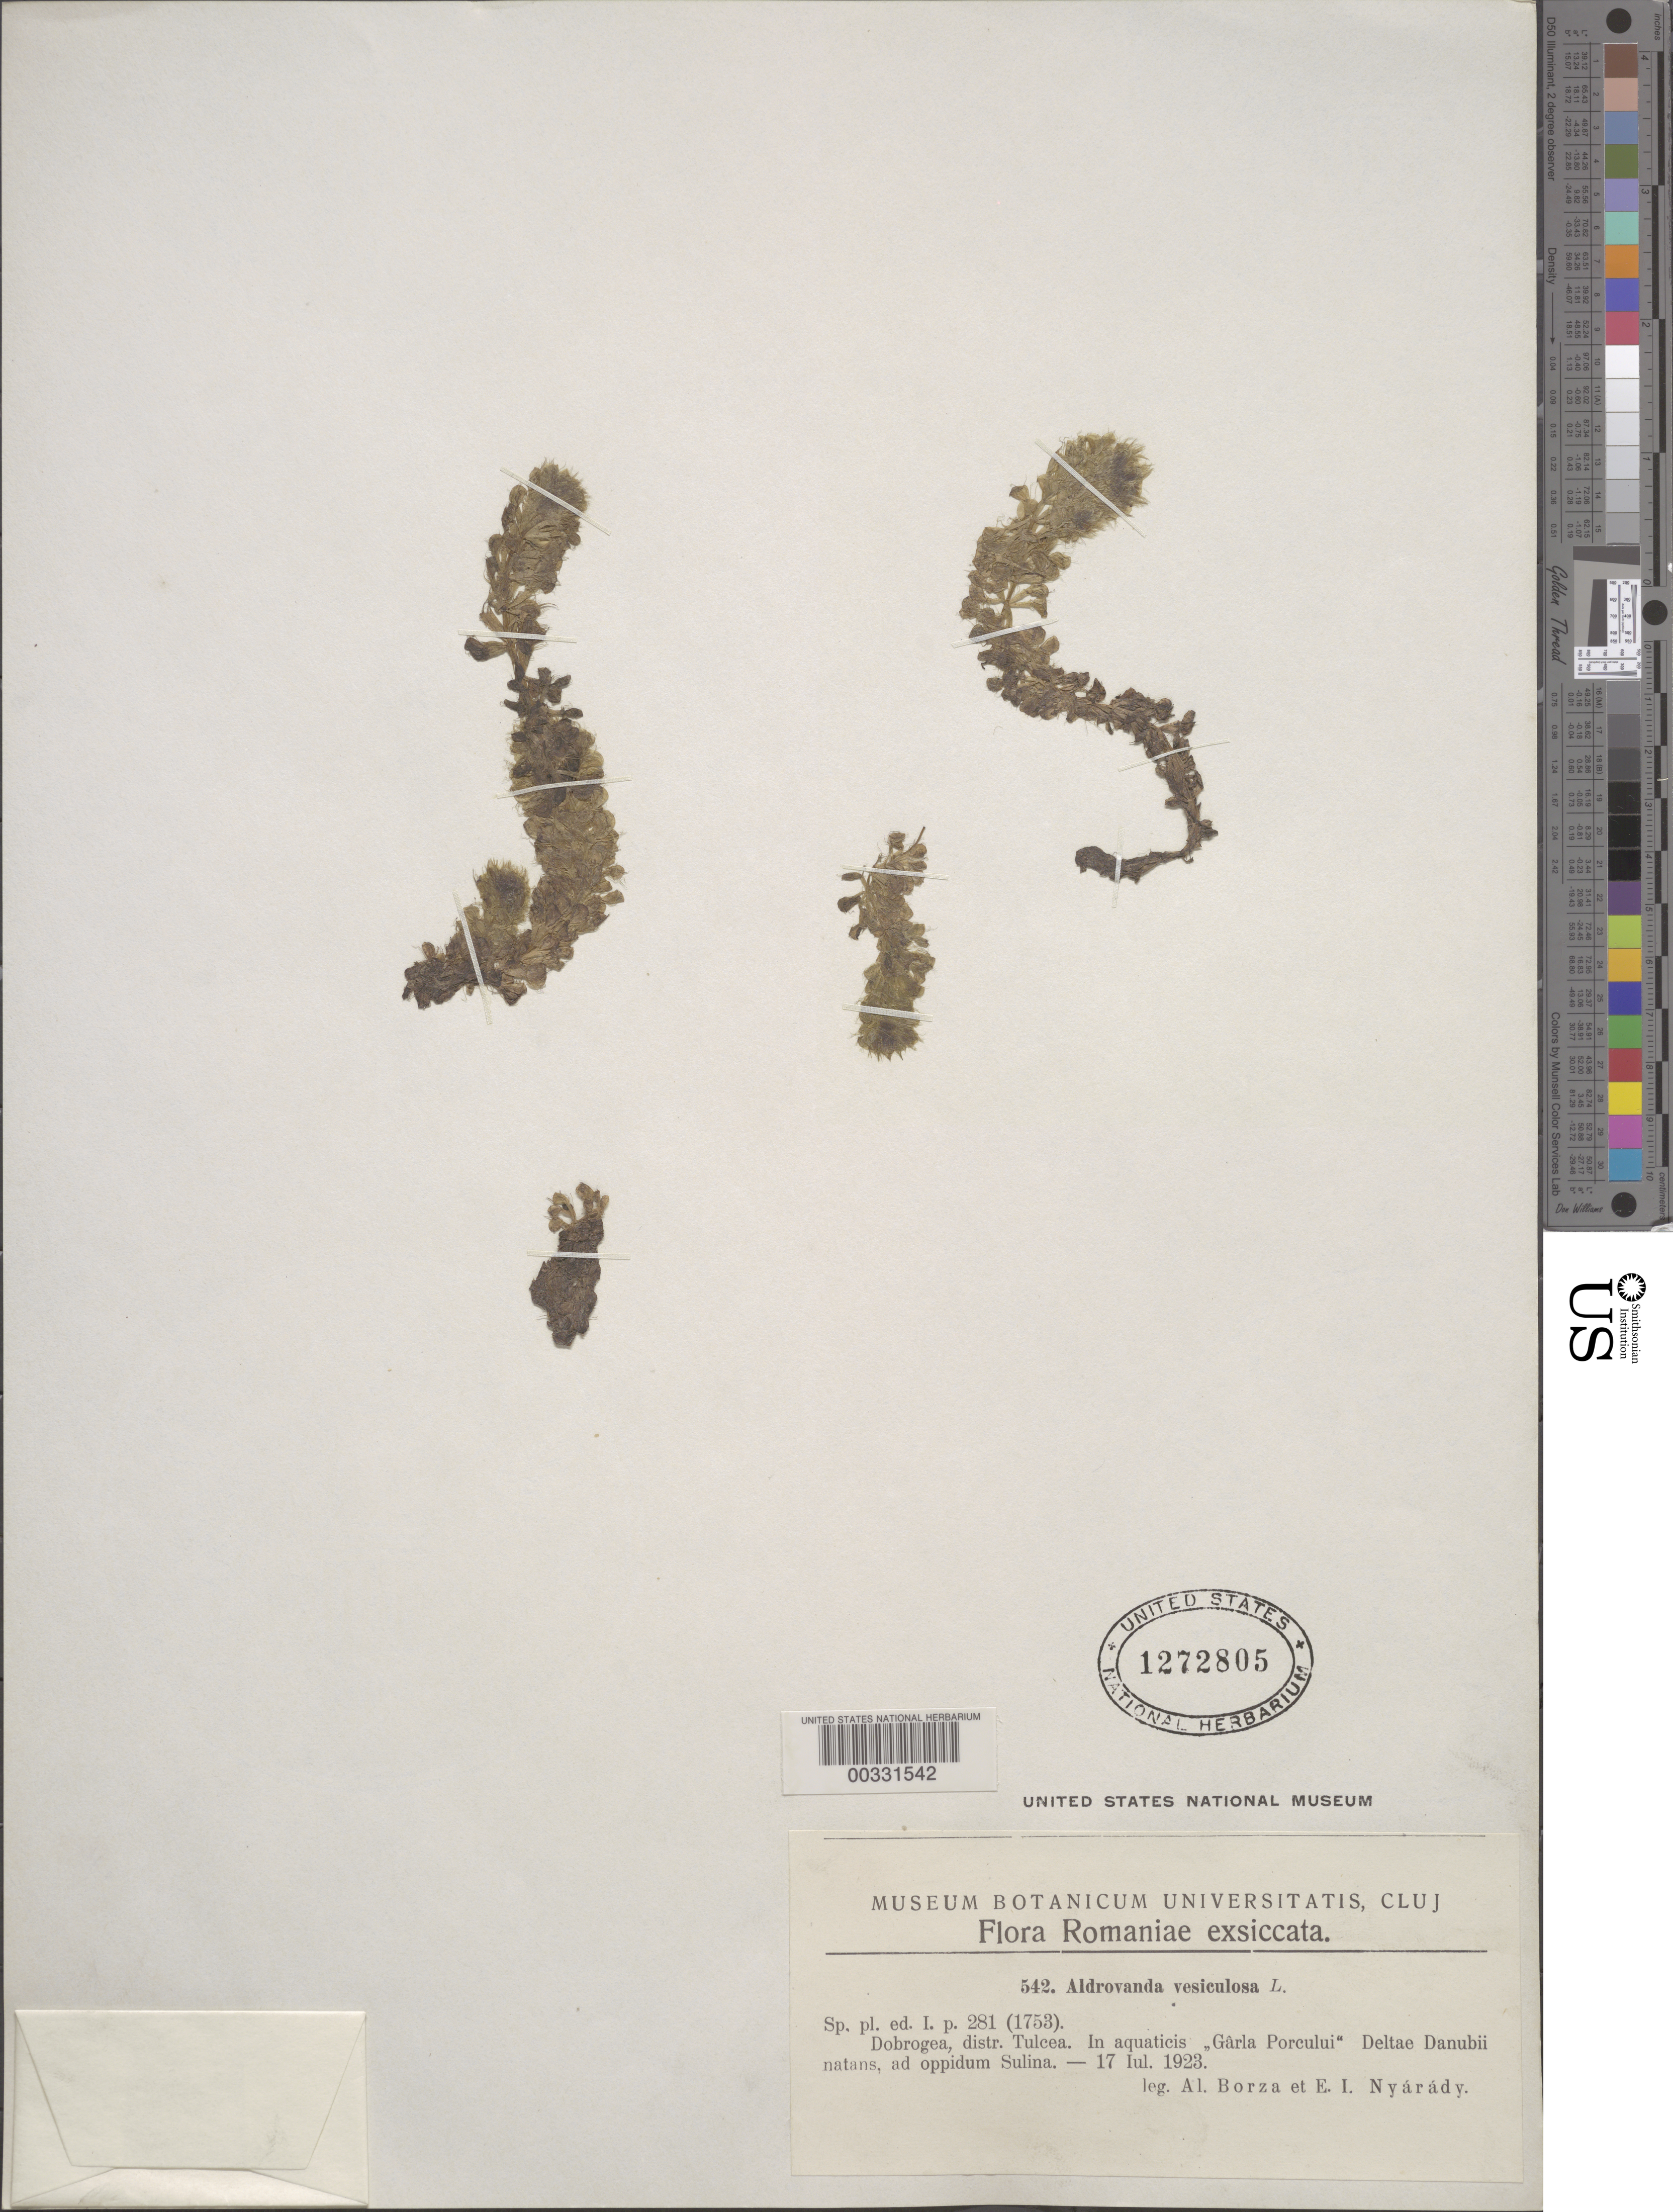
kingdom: Plantae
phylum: Tracheophyta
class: Magnoliopsida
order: Caryophyllales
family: Droseraceae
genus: Aldrovanda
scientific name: Aldrovanda vesiculosa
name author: L.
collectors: A. Borza & E. Nyarady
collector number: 542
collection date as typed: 17 Jul 1923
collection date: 1923-07-17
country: Romania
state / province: Tulcea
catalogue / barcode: US 1272805